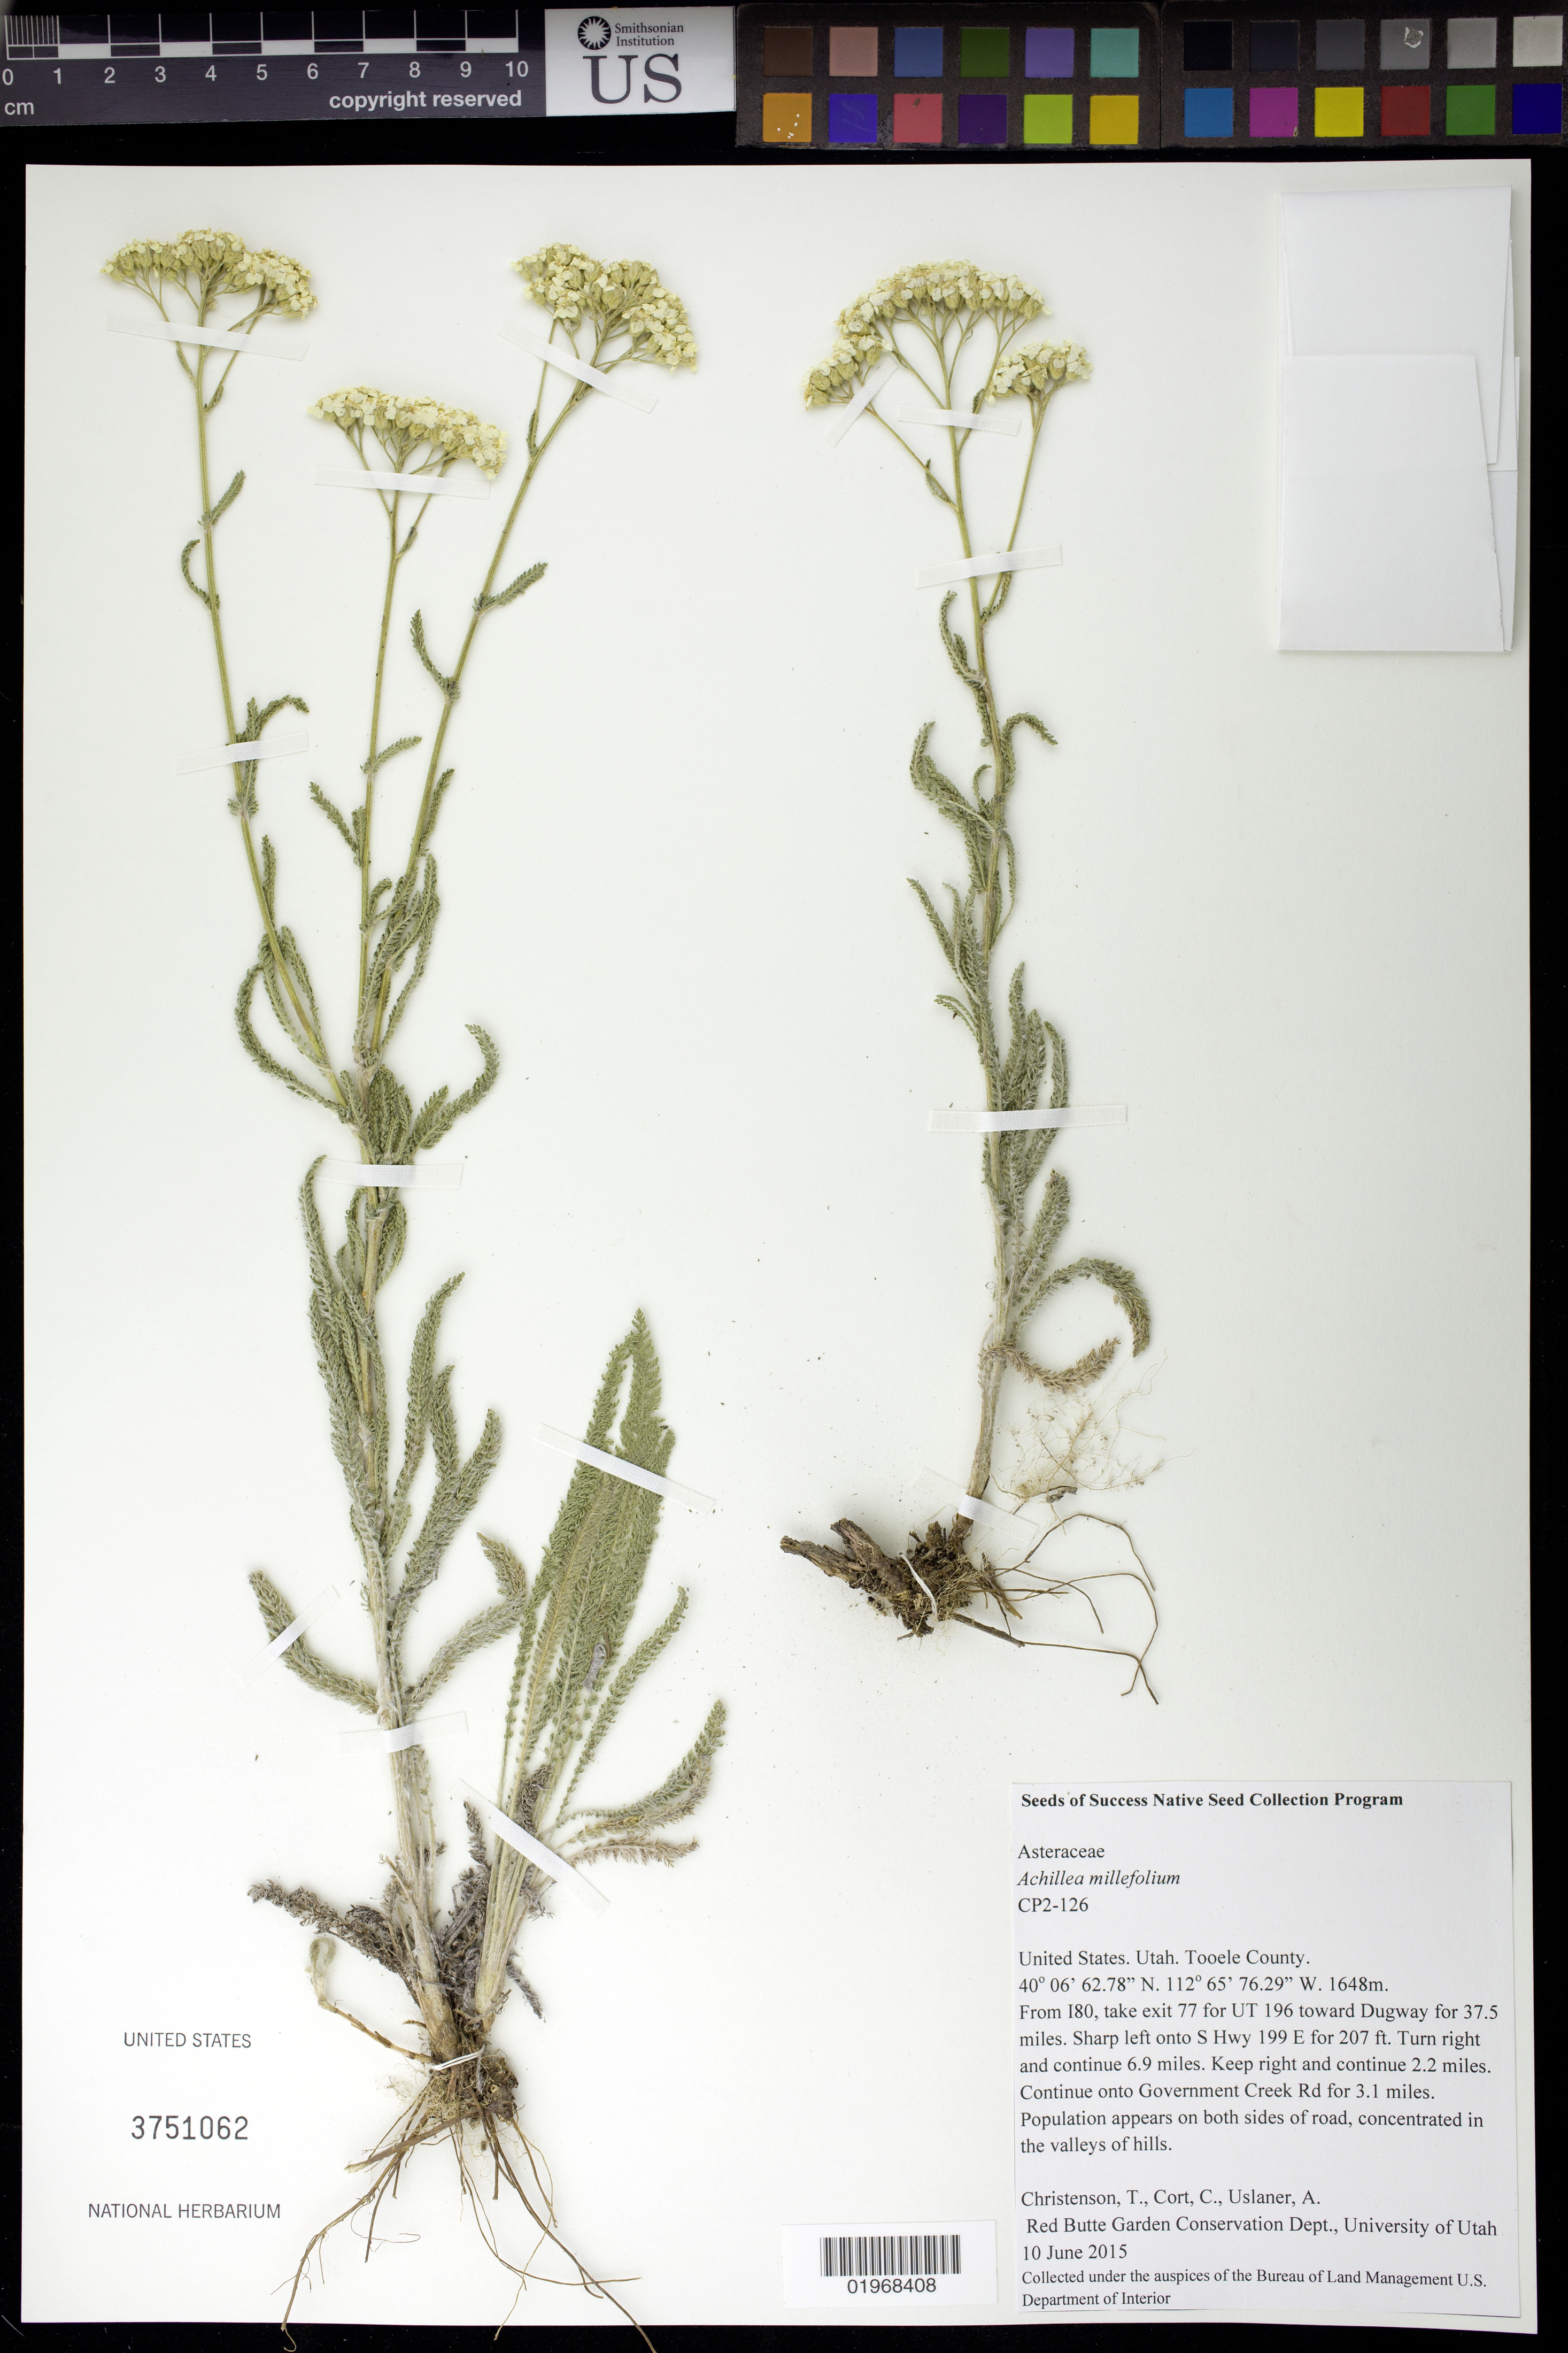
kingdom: Plantae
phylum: Tracheophyta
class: Magnoliopsida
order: Asterales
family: Asteraceae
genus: Achillea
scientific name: Achillea millefolium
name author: L.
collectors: T. Christenson, C. Cort & A. Uslaner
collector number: CP2-126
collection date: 2015-06-10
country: United States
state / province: Utah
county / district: Tooele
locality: Government Creek Rd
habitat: woodland and shrub covered low mountains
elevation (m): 502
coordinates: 40 06 62.78 N, 112 65 76.29 W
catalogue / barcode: US 3751062